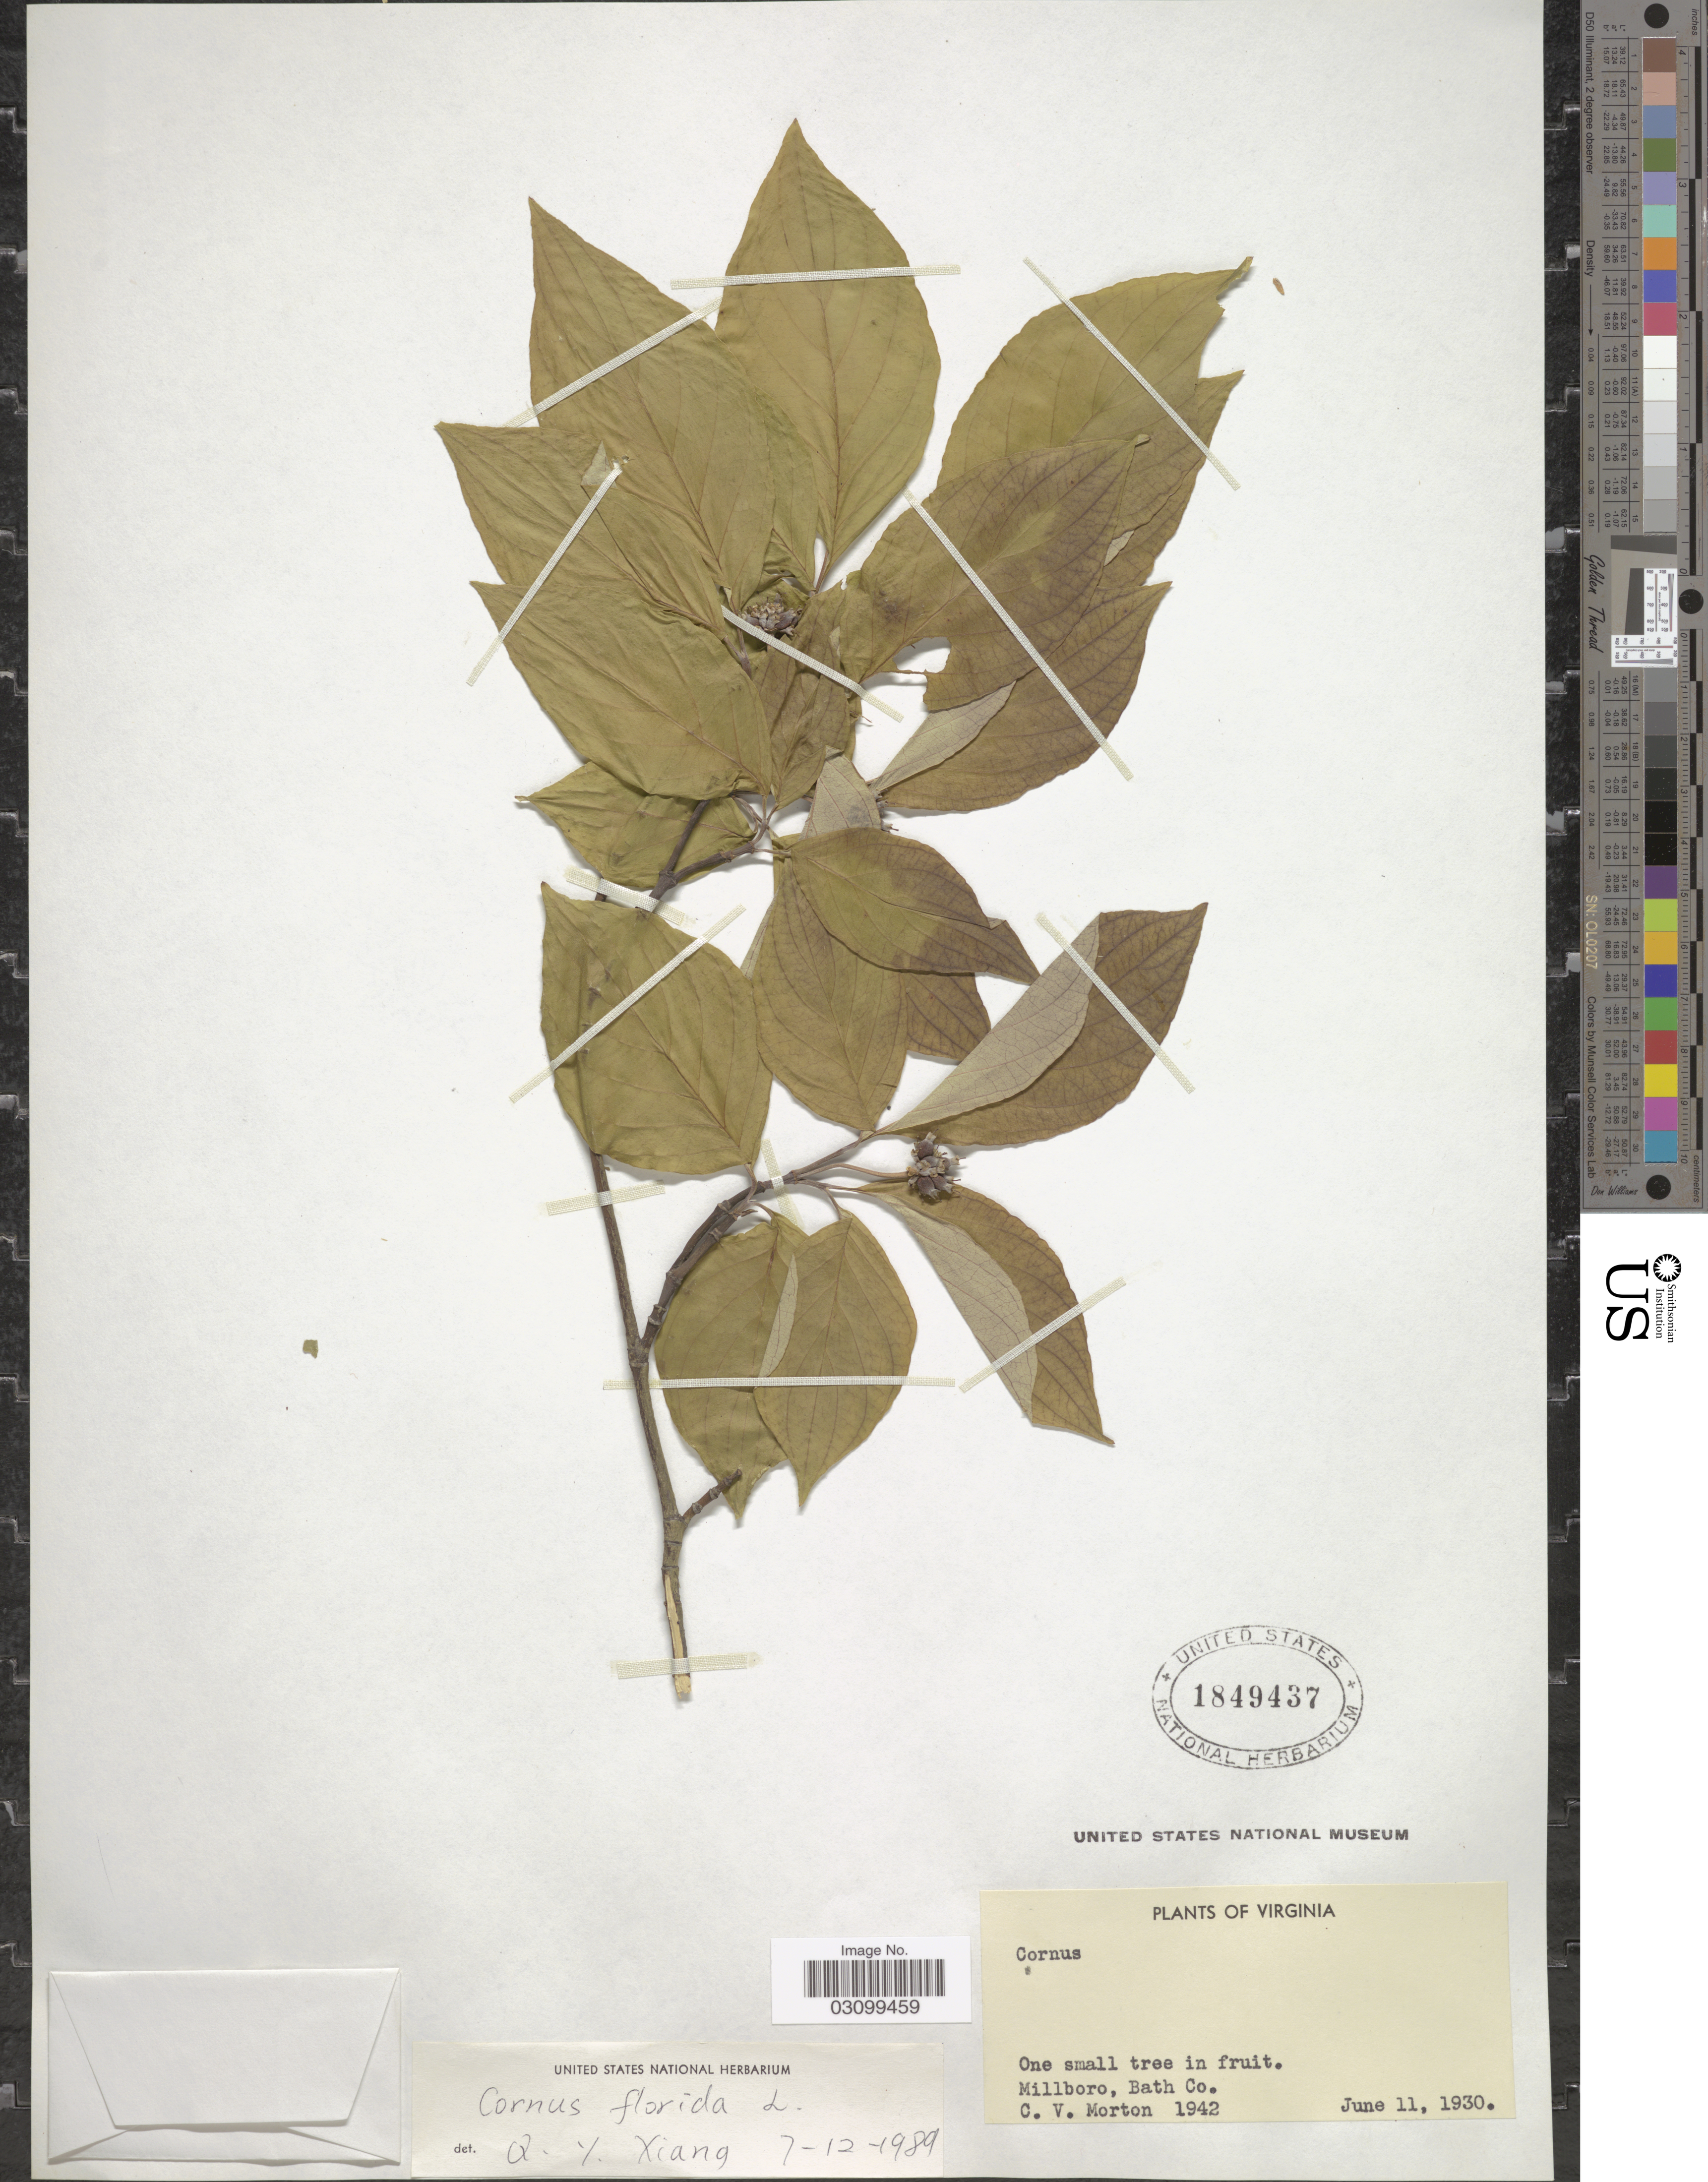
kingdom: Plantae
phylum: Tracheophyta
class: Magnoliopsida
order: Cornales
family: Cornaceae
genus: Cornus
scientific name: Cornus florida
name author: L.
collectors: C. V. Morton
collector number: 1942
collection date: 1930-06-11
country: United States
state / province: Virginia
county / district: Bath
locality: Millboro, Bath Co.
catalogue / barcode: US 1849437